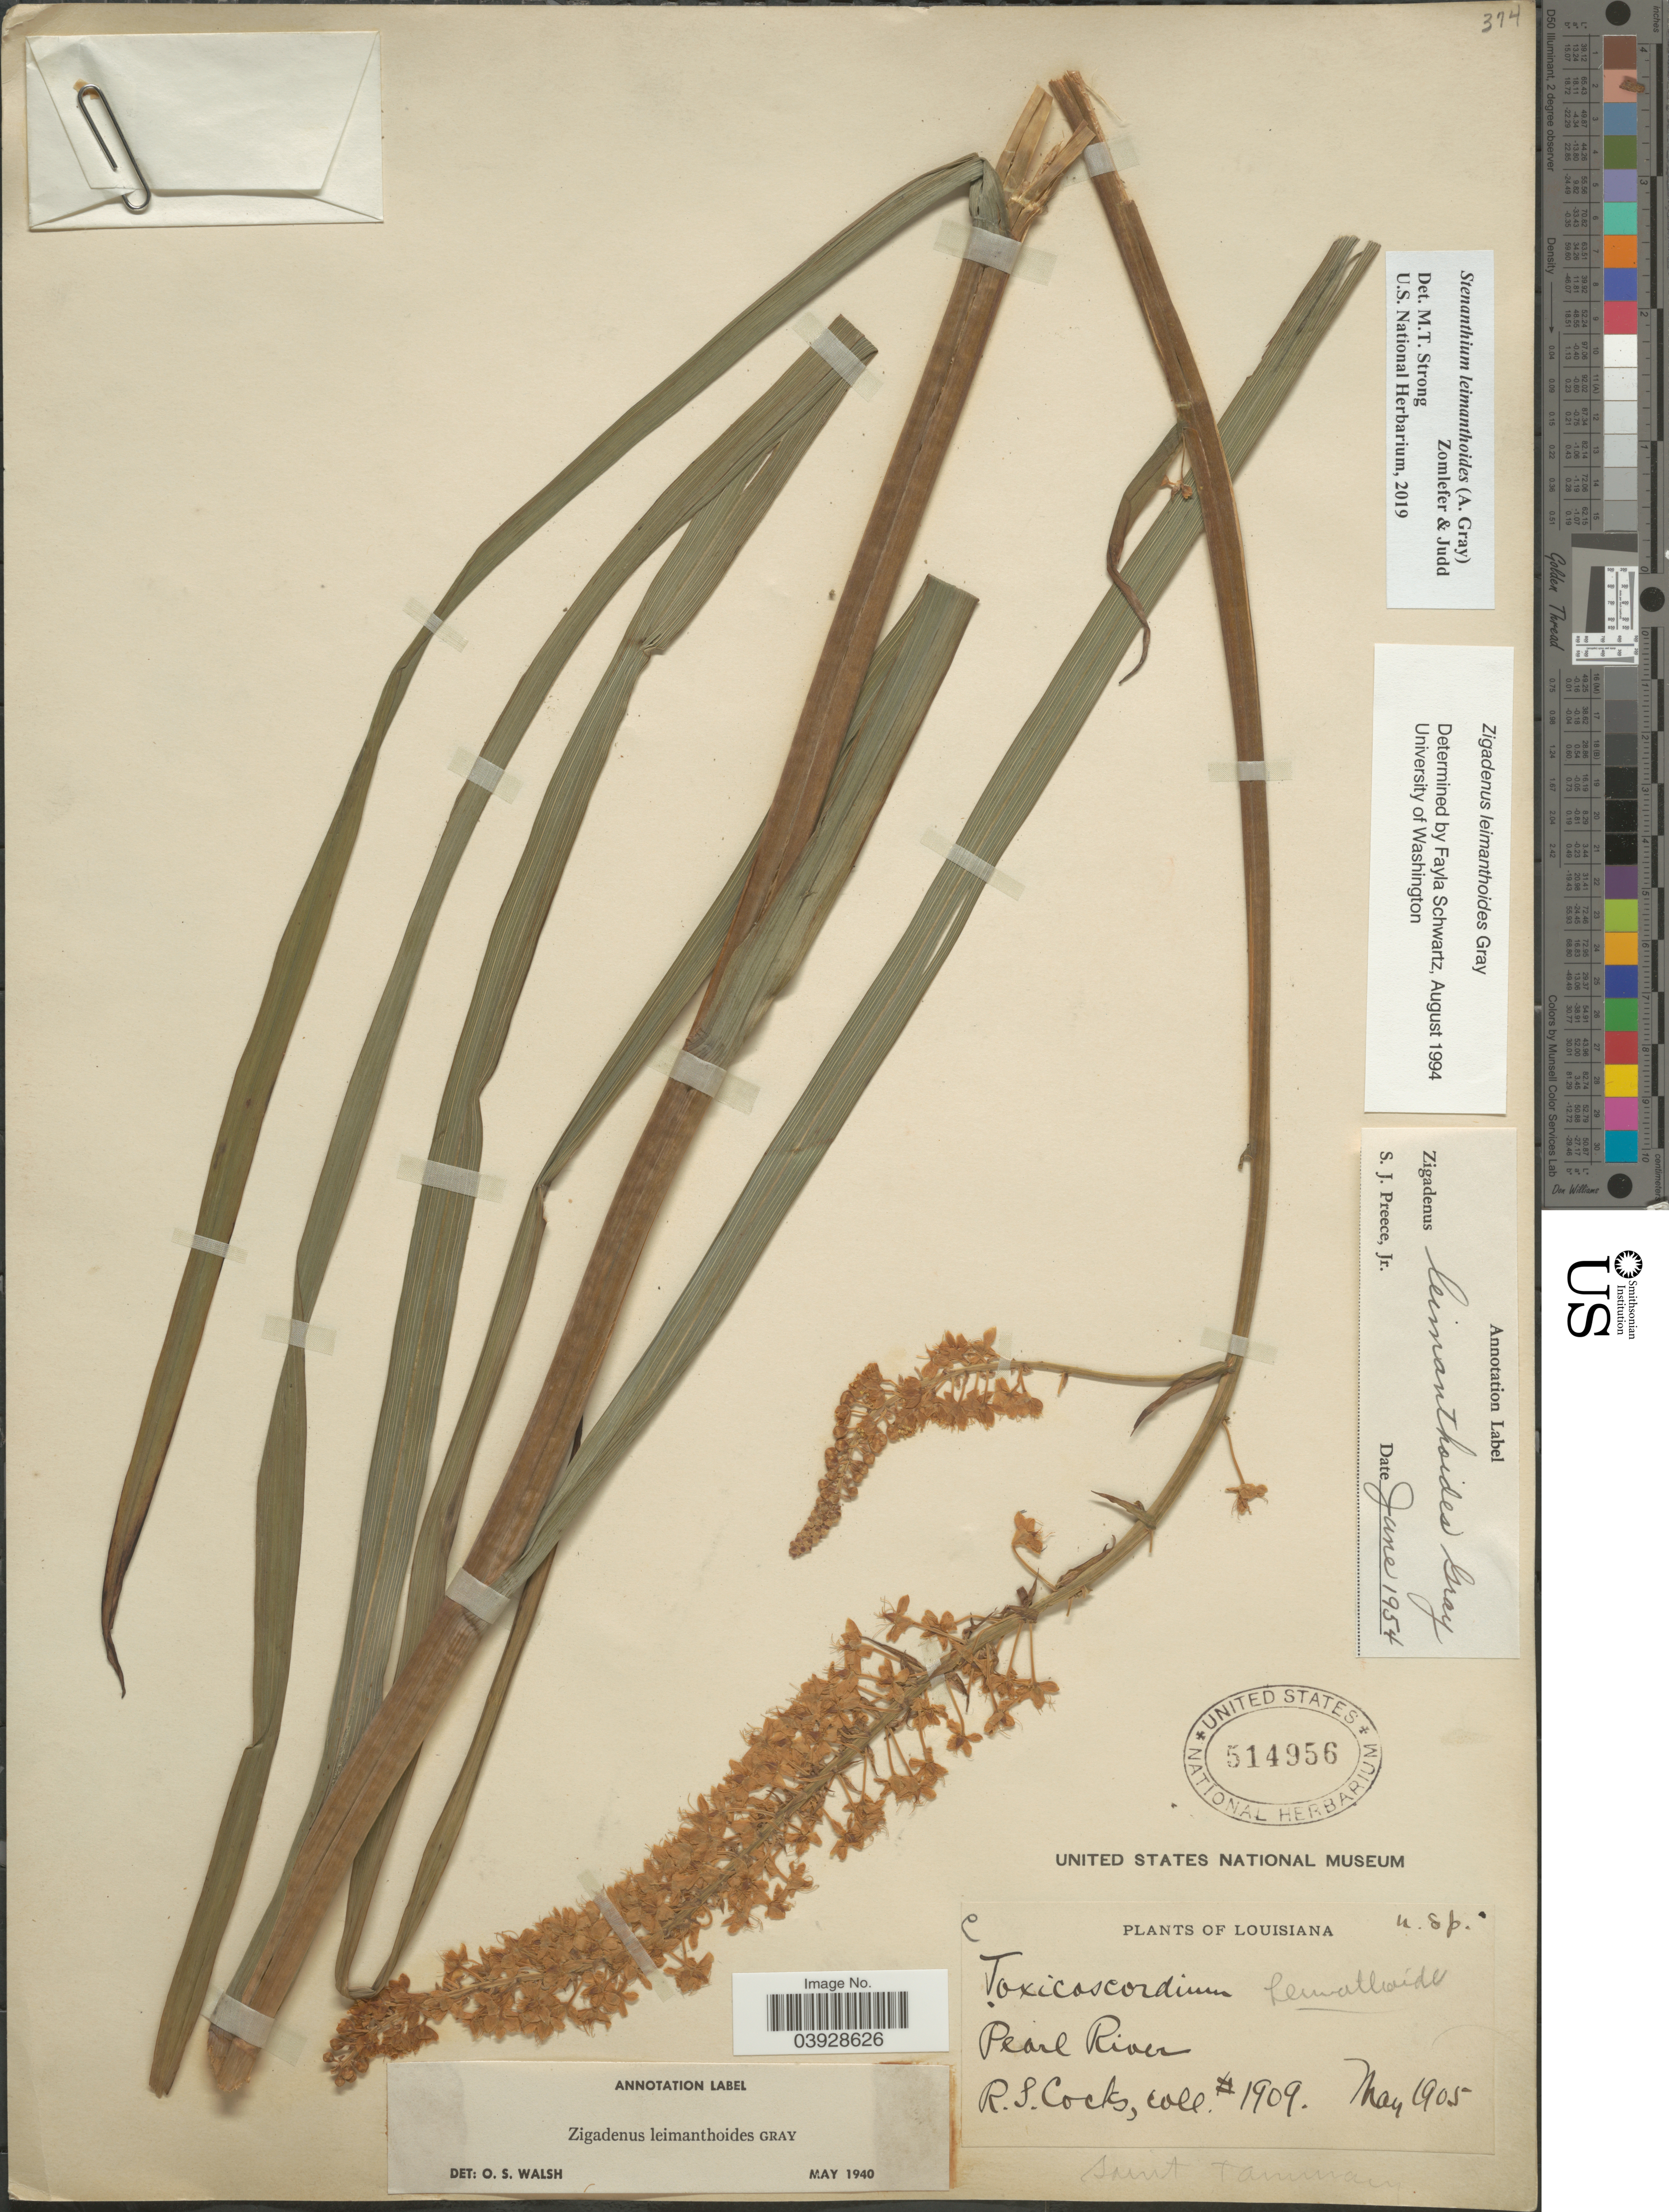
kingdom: Plantae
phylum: Tracheophyta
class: Liliopsida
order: Liliales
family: Melanthiaceae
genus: Stenanthium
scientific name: Stenanthium leimanthoides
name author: (A. Gray) Zomlefer & Judd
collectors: R. Cocks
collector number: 1909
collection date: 1905-05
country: United States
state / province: Louisiana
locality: Pearl River. Saint Tammany.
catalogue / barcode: US 514956